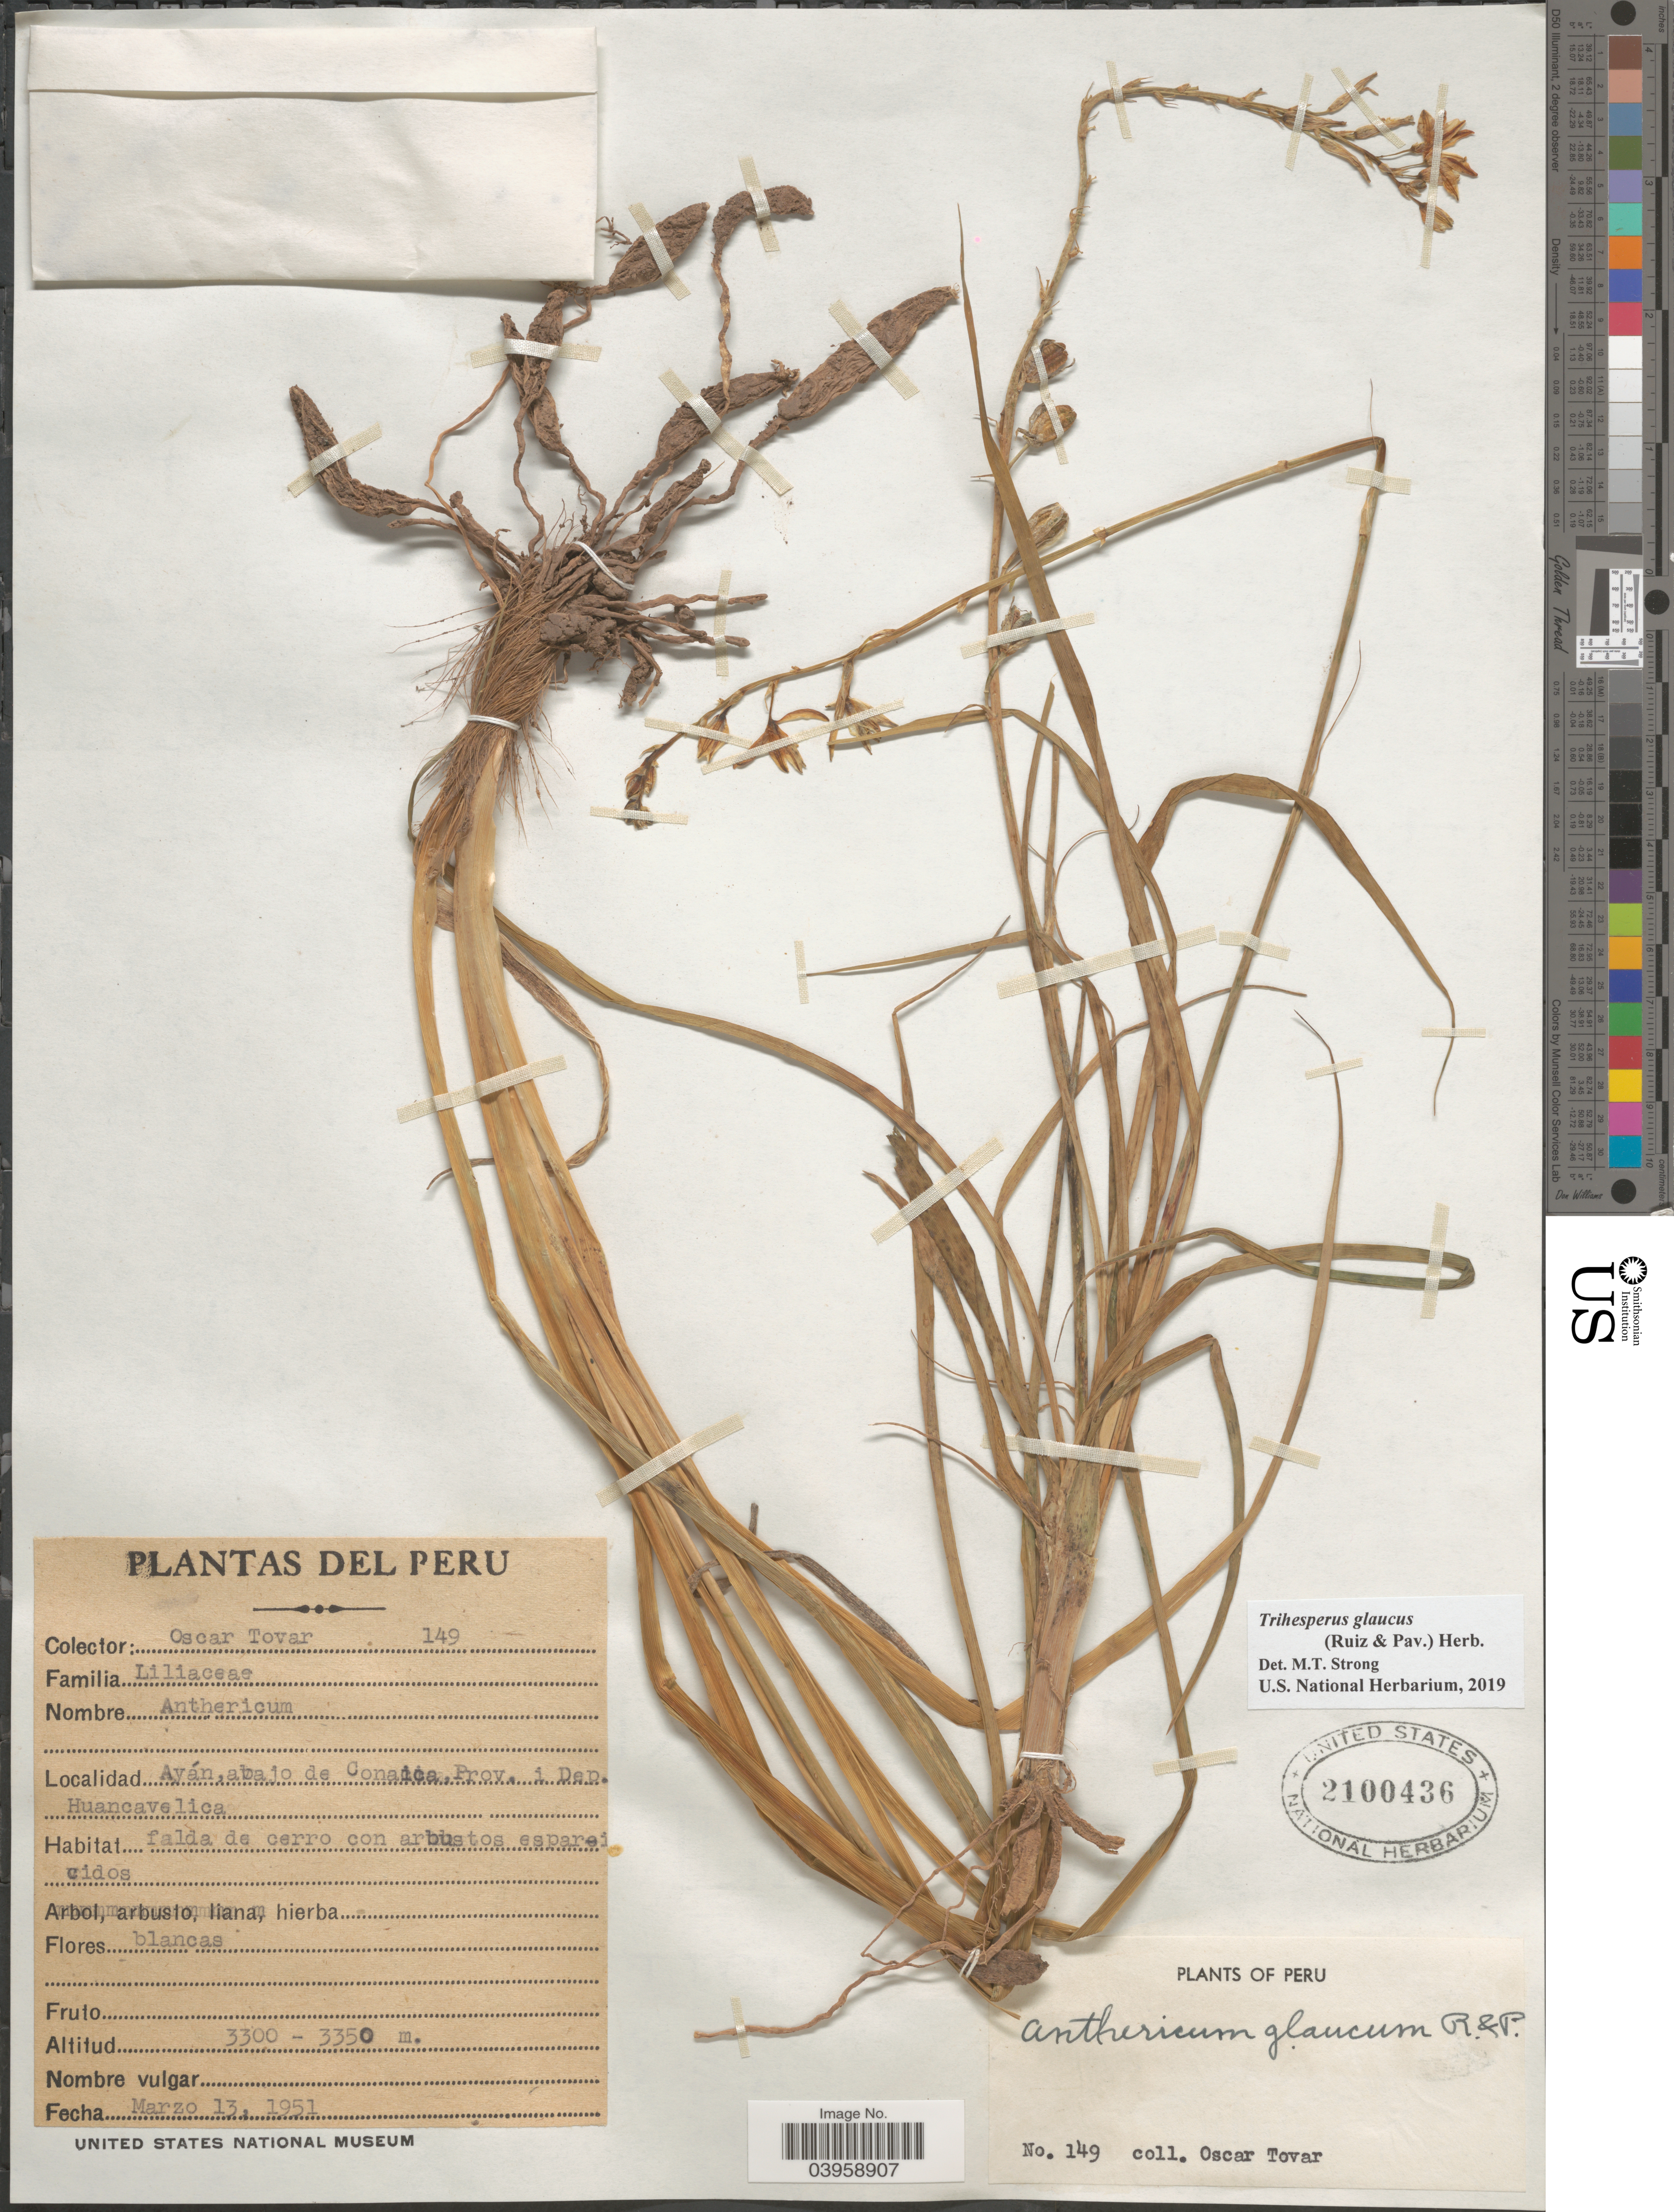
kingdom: Plantae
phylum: Tracheophyta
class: Liliopsida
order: Asparagales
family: Asparagaceae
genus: Trihesperus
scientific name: Trihesperus glaucus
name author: (Ruiz & Pav.) Herb.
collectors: O. Tovar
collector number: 149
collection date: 1951-03-13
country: Peru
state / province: Huancavelica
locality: Ayán, abajo de Conaica, Prov. i Dep. Huancavelica.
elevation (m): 3300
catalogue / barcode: US 2100436